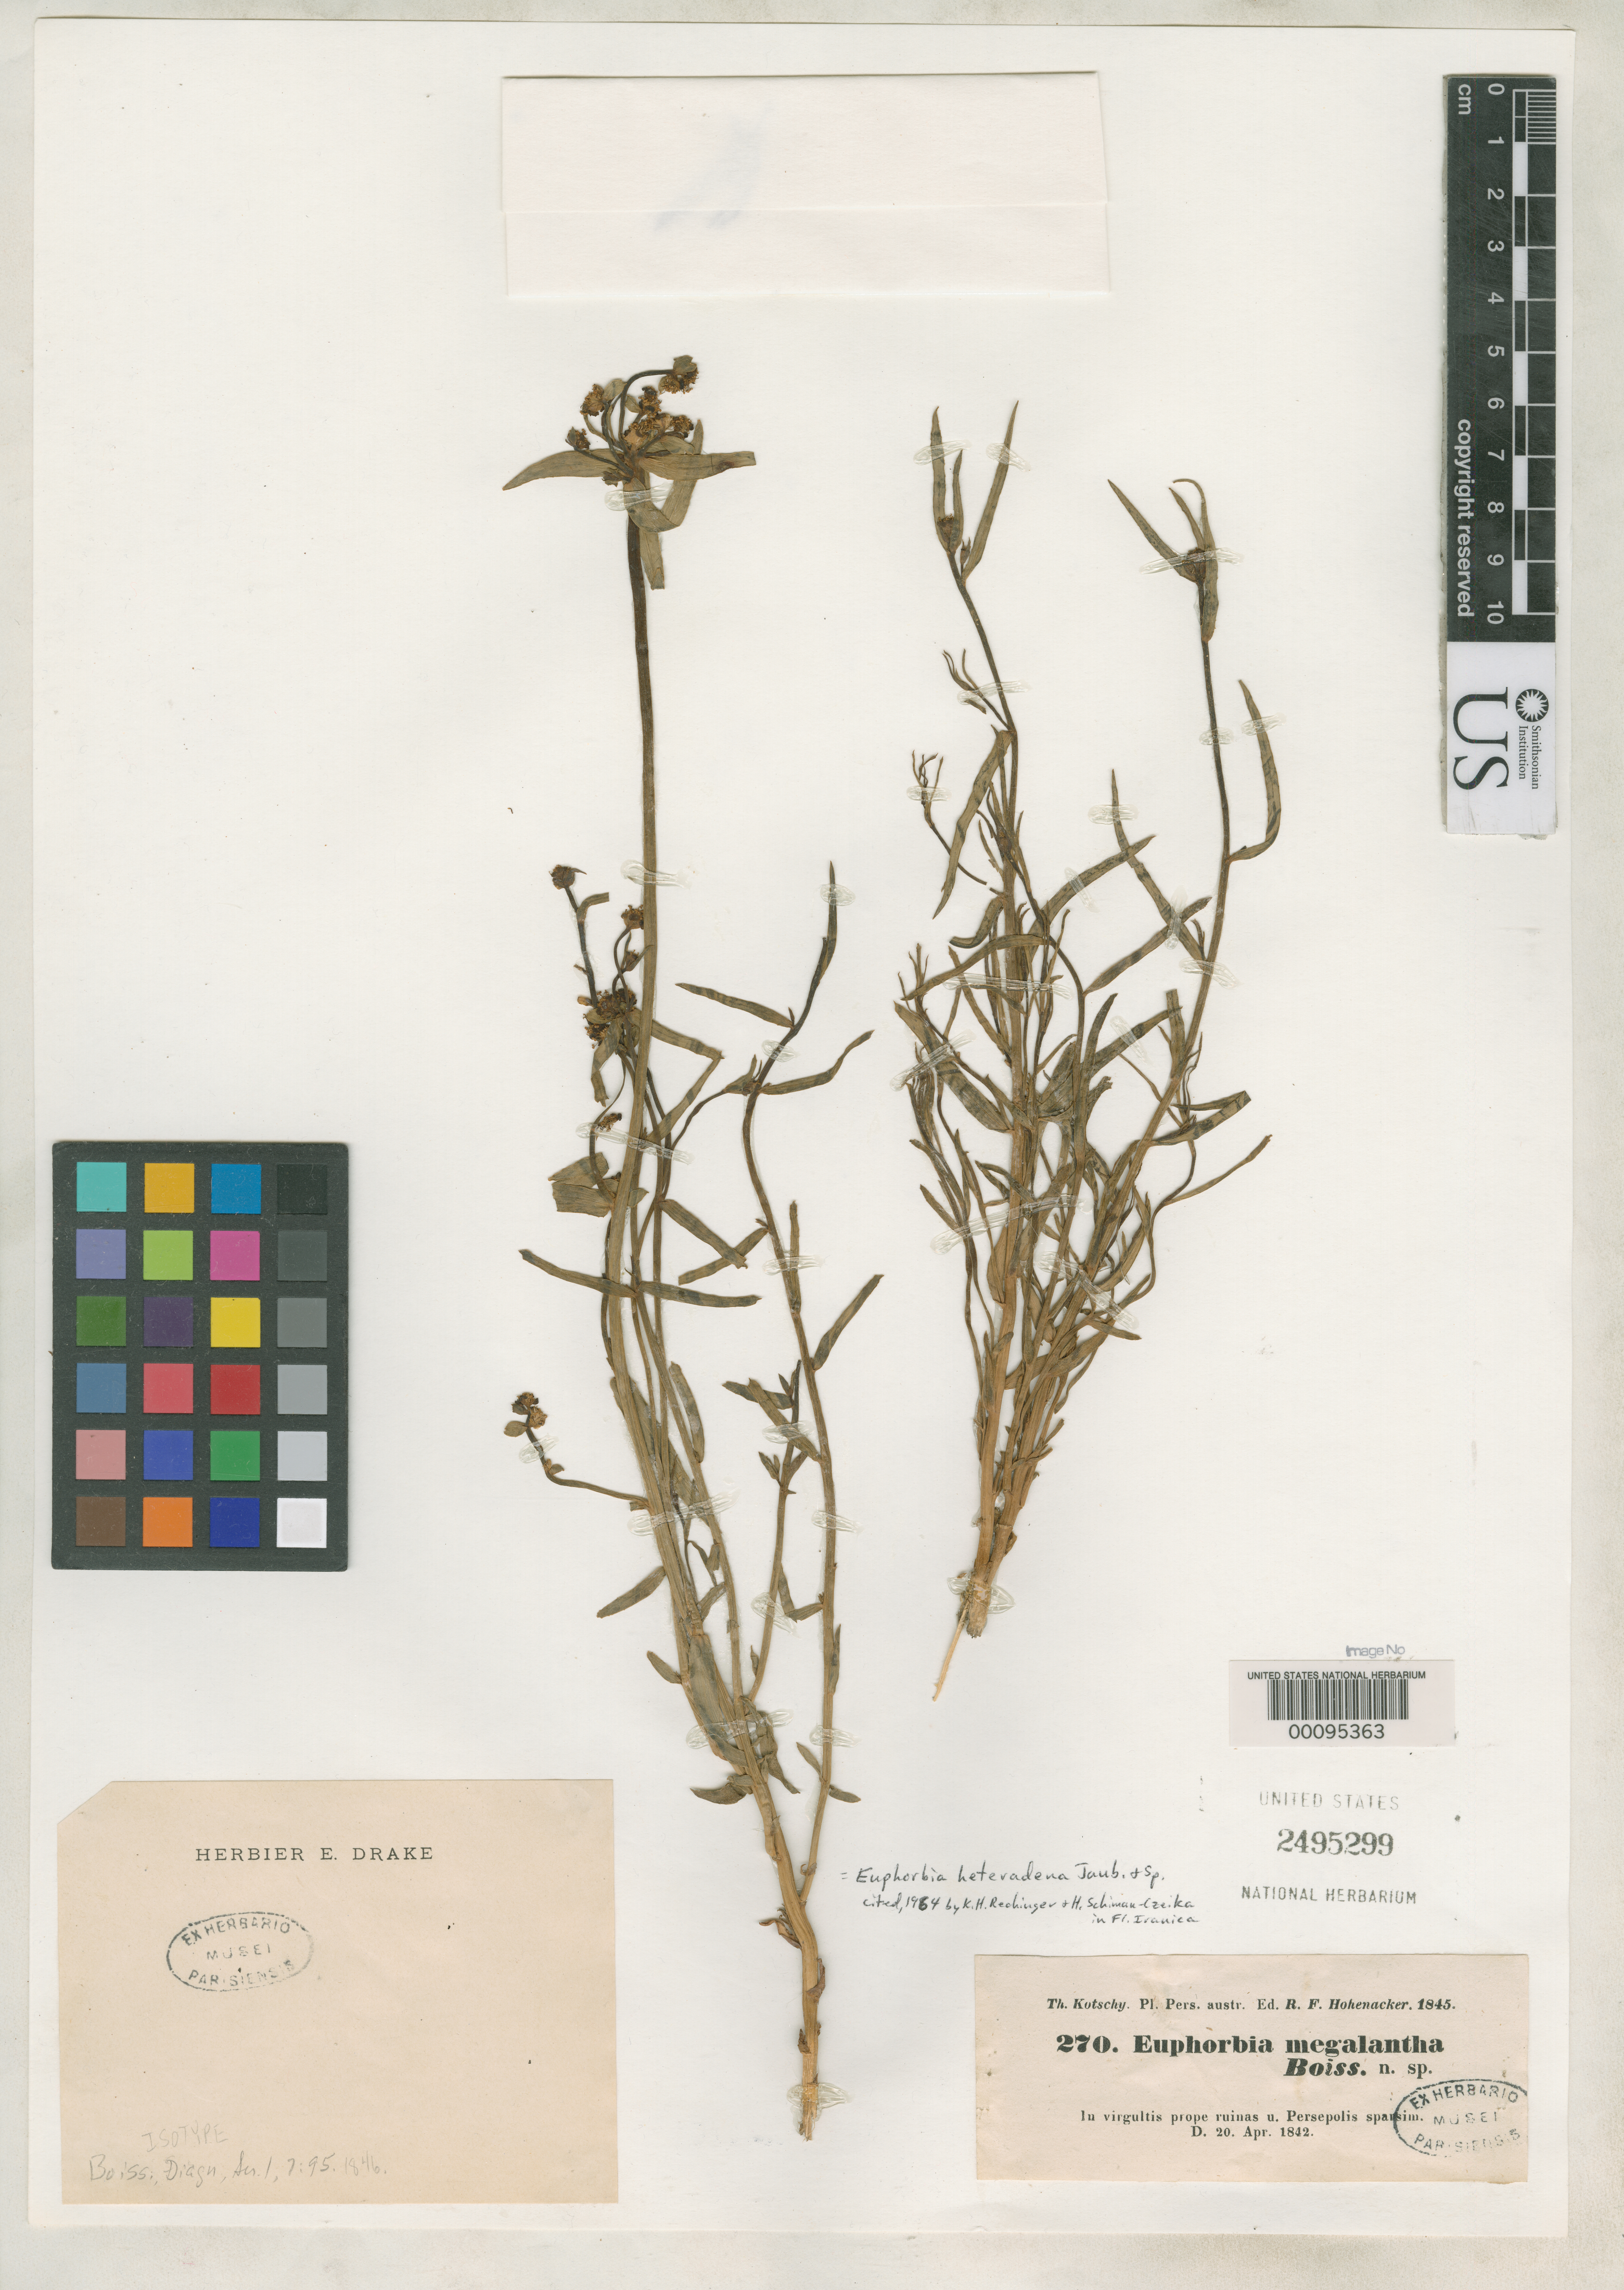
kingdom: Plantae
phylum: Tracheophyta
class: Magnoliopsida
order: Malpighiales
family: Euphorbiaceae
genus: Euphorbia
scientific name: Euphorbia megalantha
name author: Boiss.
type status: Isotype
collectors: K. G. Kotschy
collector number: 270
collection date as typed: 20 Apr 1842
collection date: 1842-04-20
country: Iran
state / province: Fars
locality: Persepolis.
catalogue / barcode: US 2495299